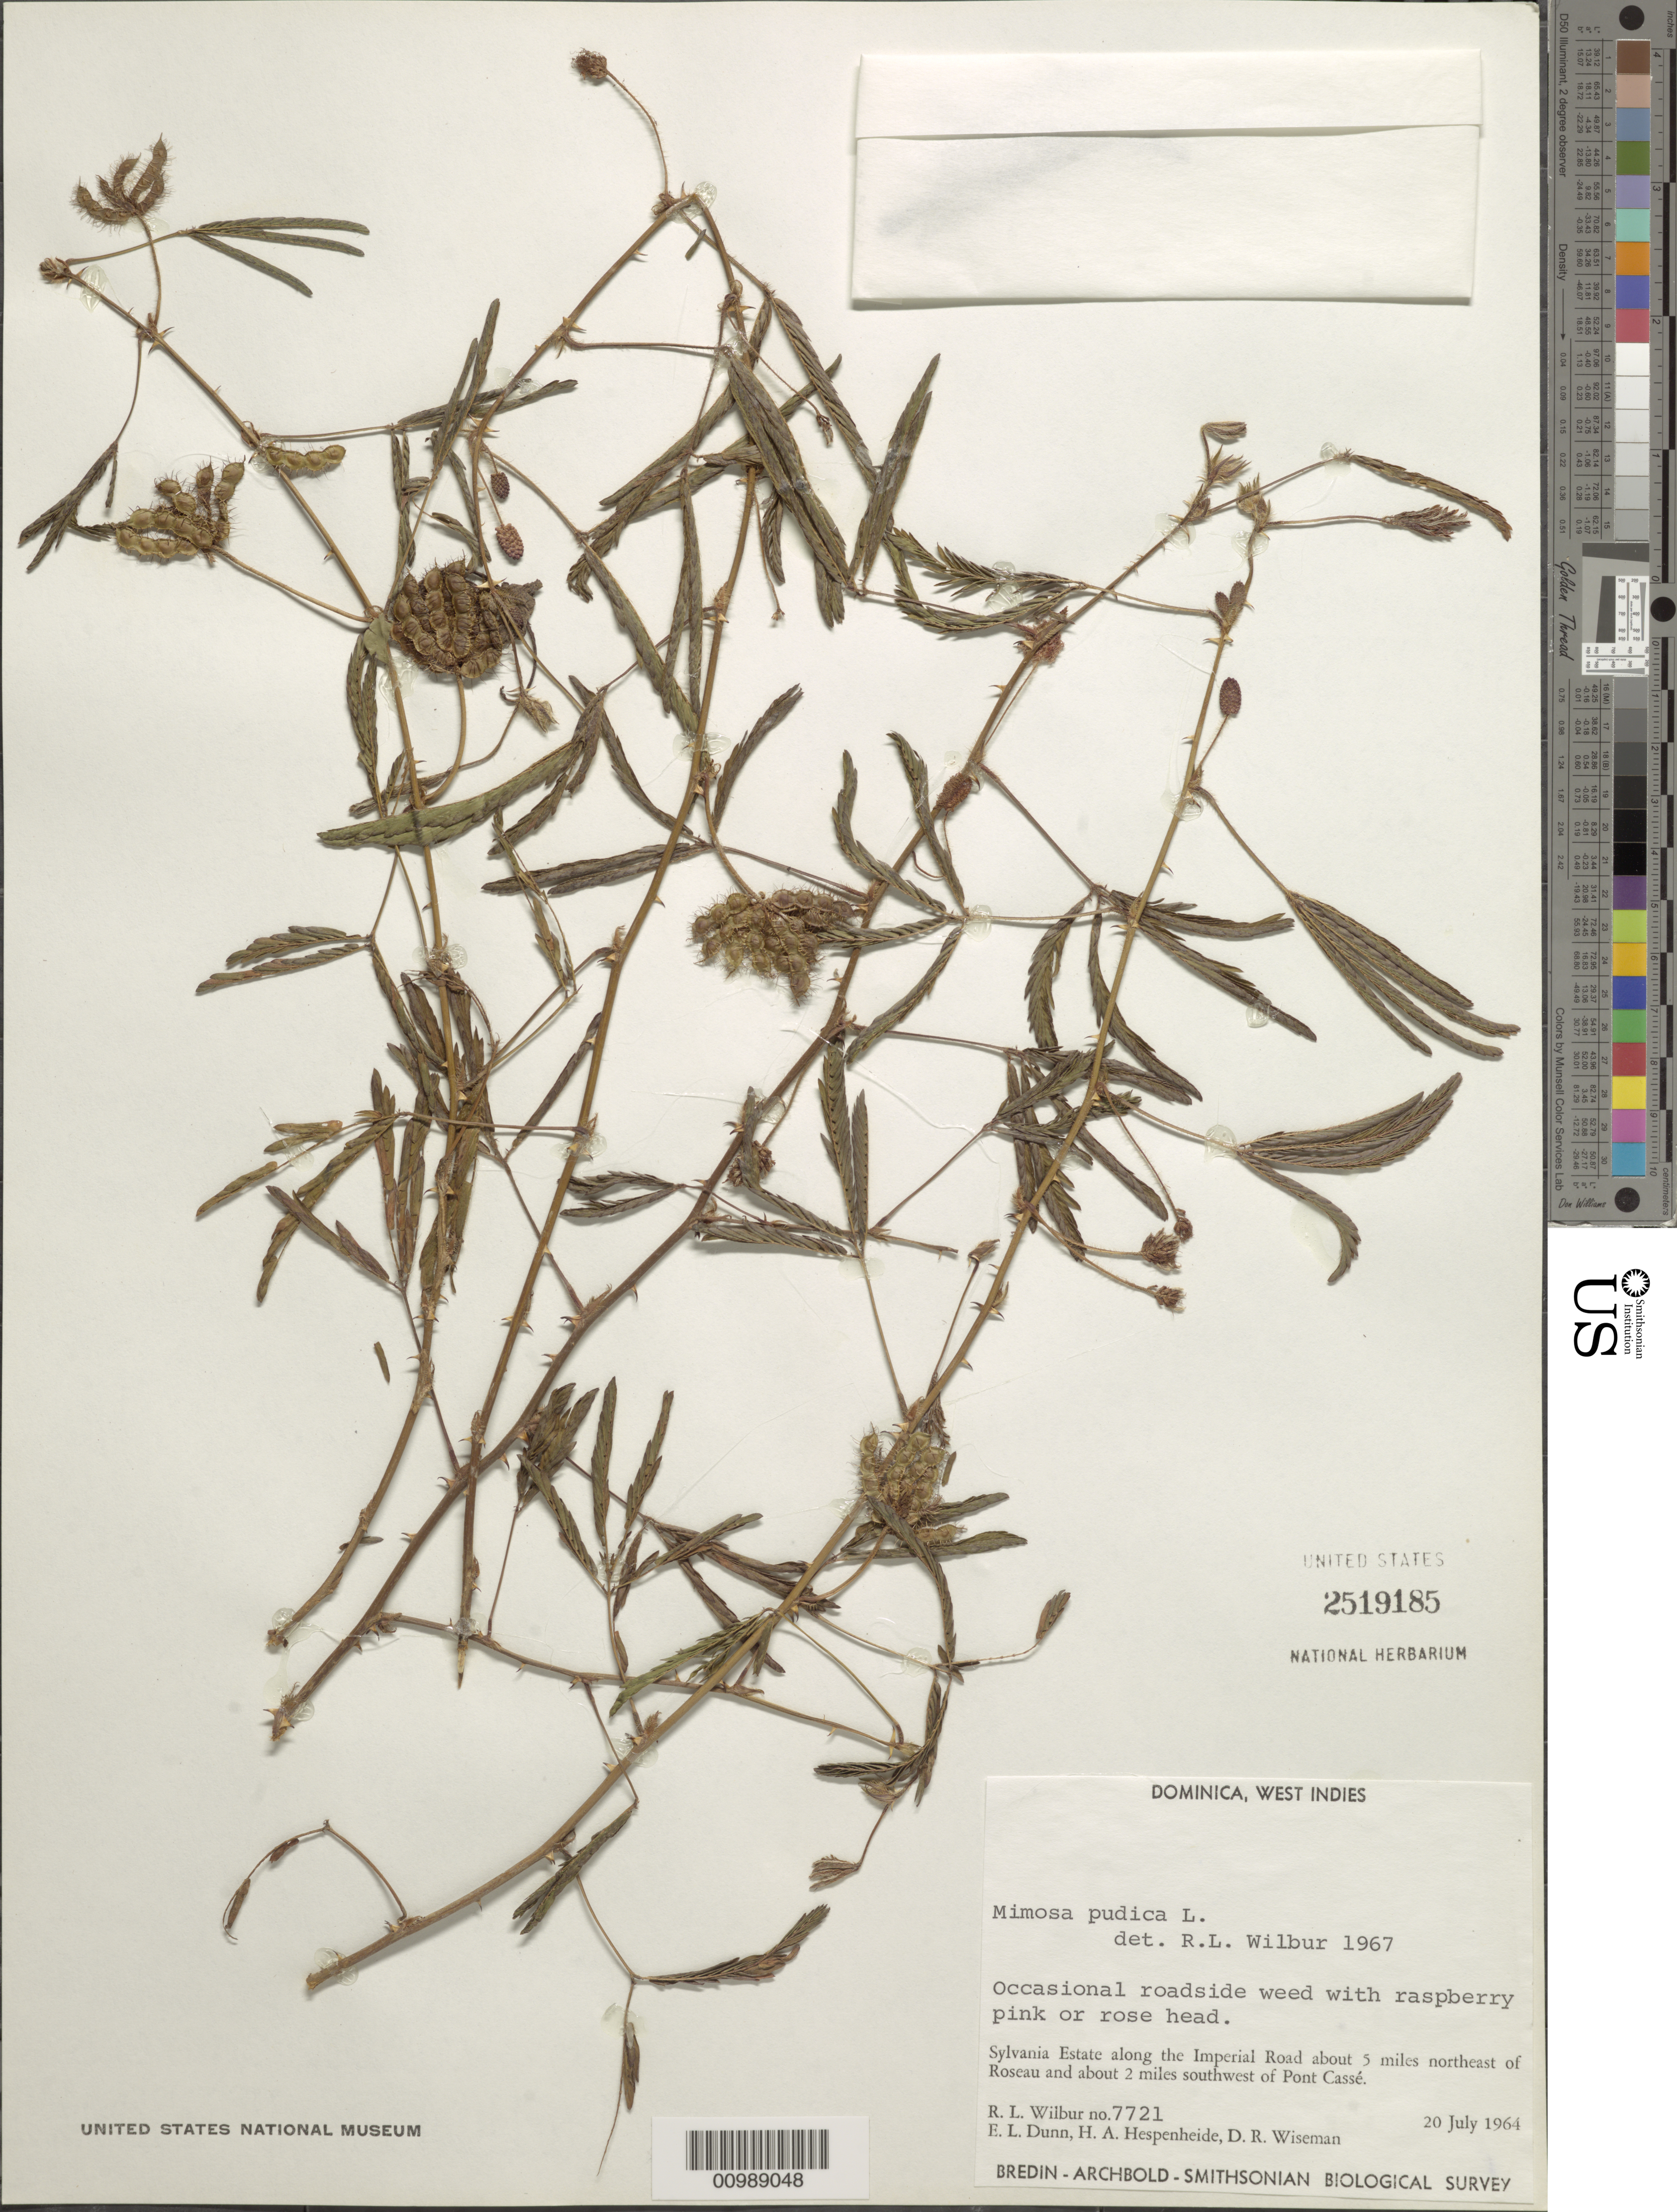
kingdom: Plantae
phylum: Tracheophyta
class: Magnoliopsida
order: Fabales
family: Fabaceae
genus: Mimosa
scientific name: Mimosa pudica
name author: L.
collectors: R. L. Wilbur, E. Dunn, H. A. Hespenheide & D. R. Wiseman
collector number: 7721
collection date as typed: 20 Jul 1964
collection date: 1964-07-20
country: Dominica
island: Dominica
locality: Sylvania Estate along the Imperial Road about 5 miles NE of Roseau and about 2 miles SW of Pont Casse.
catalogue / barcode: US 2519185